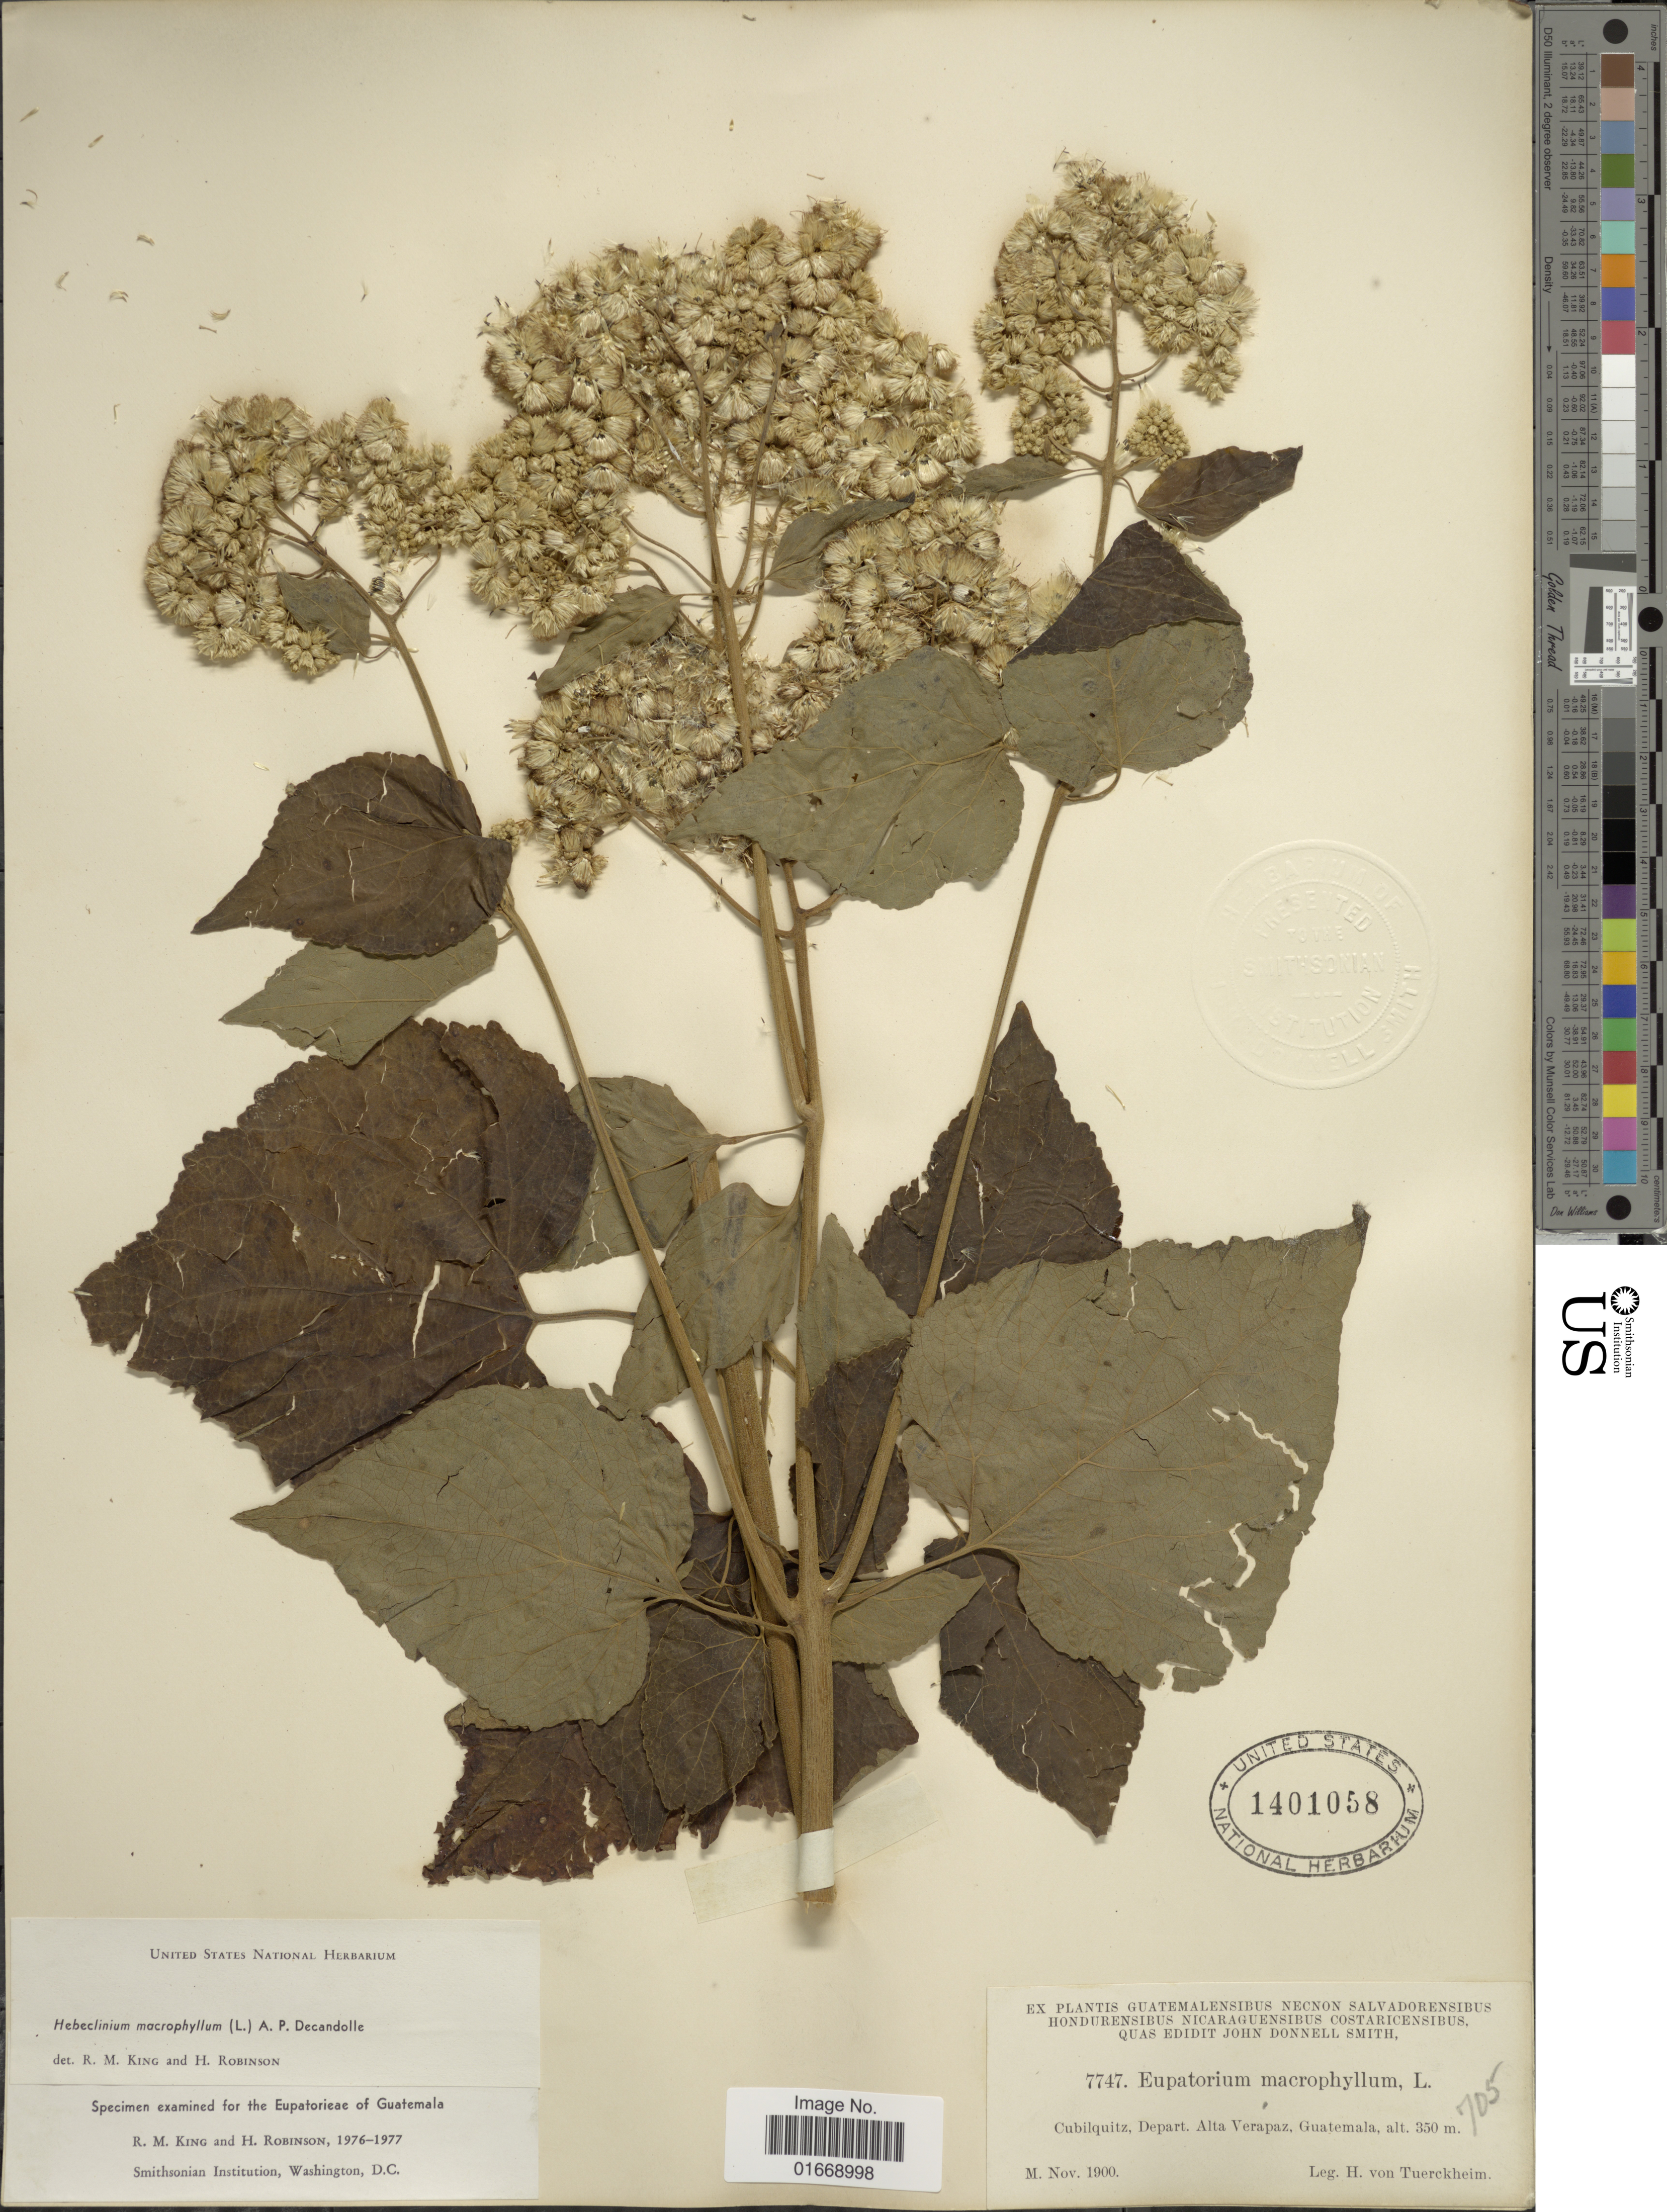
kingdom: Plantae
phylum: Tracheophyta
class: Magnoliopsida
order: Asterales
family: Asteraceae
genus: Hebeclinium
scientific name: Hebeclinium macrophyllum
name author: (L.) DC.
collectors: H. von Türckheim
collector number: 7747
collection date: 1900-11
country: Guatemala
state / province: Alta Verapaz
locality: Cubilquitz, Depart. Alta Verapaz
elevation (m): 350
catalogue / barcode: US 1401058